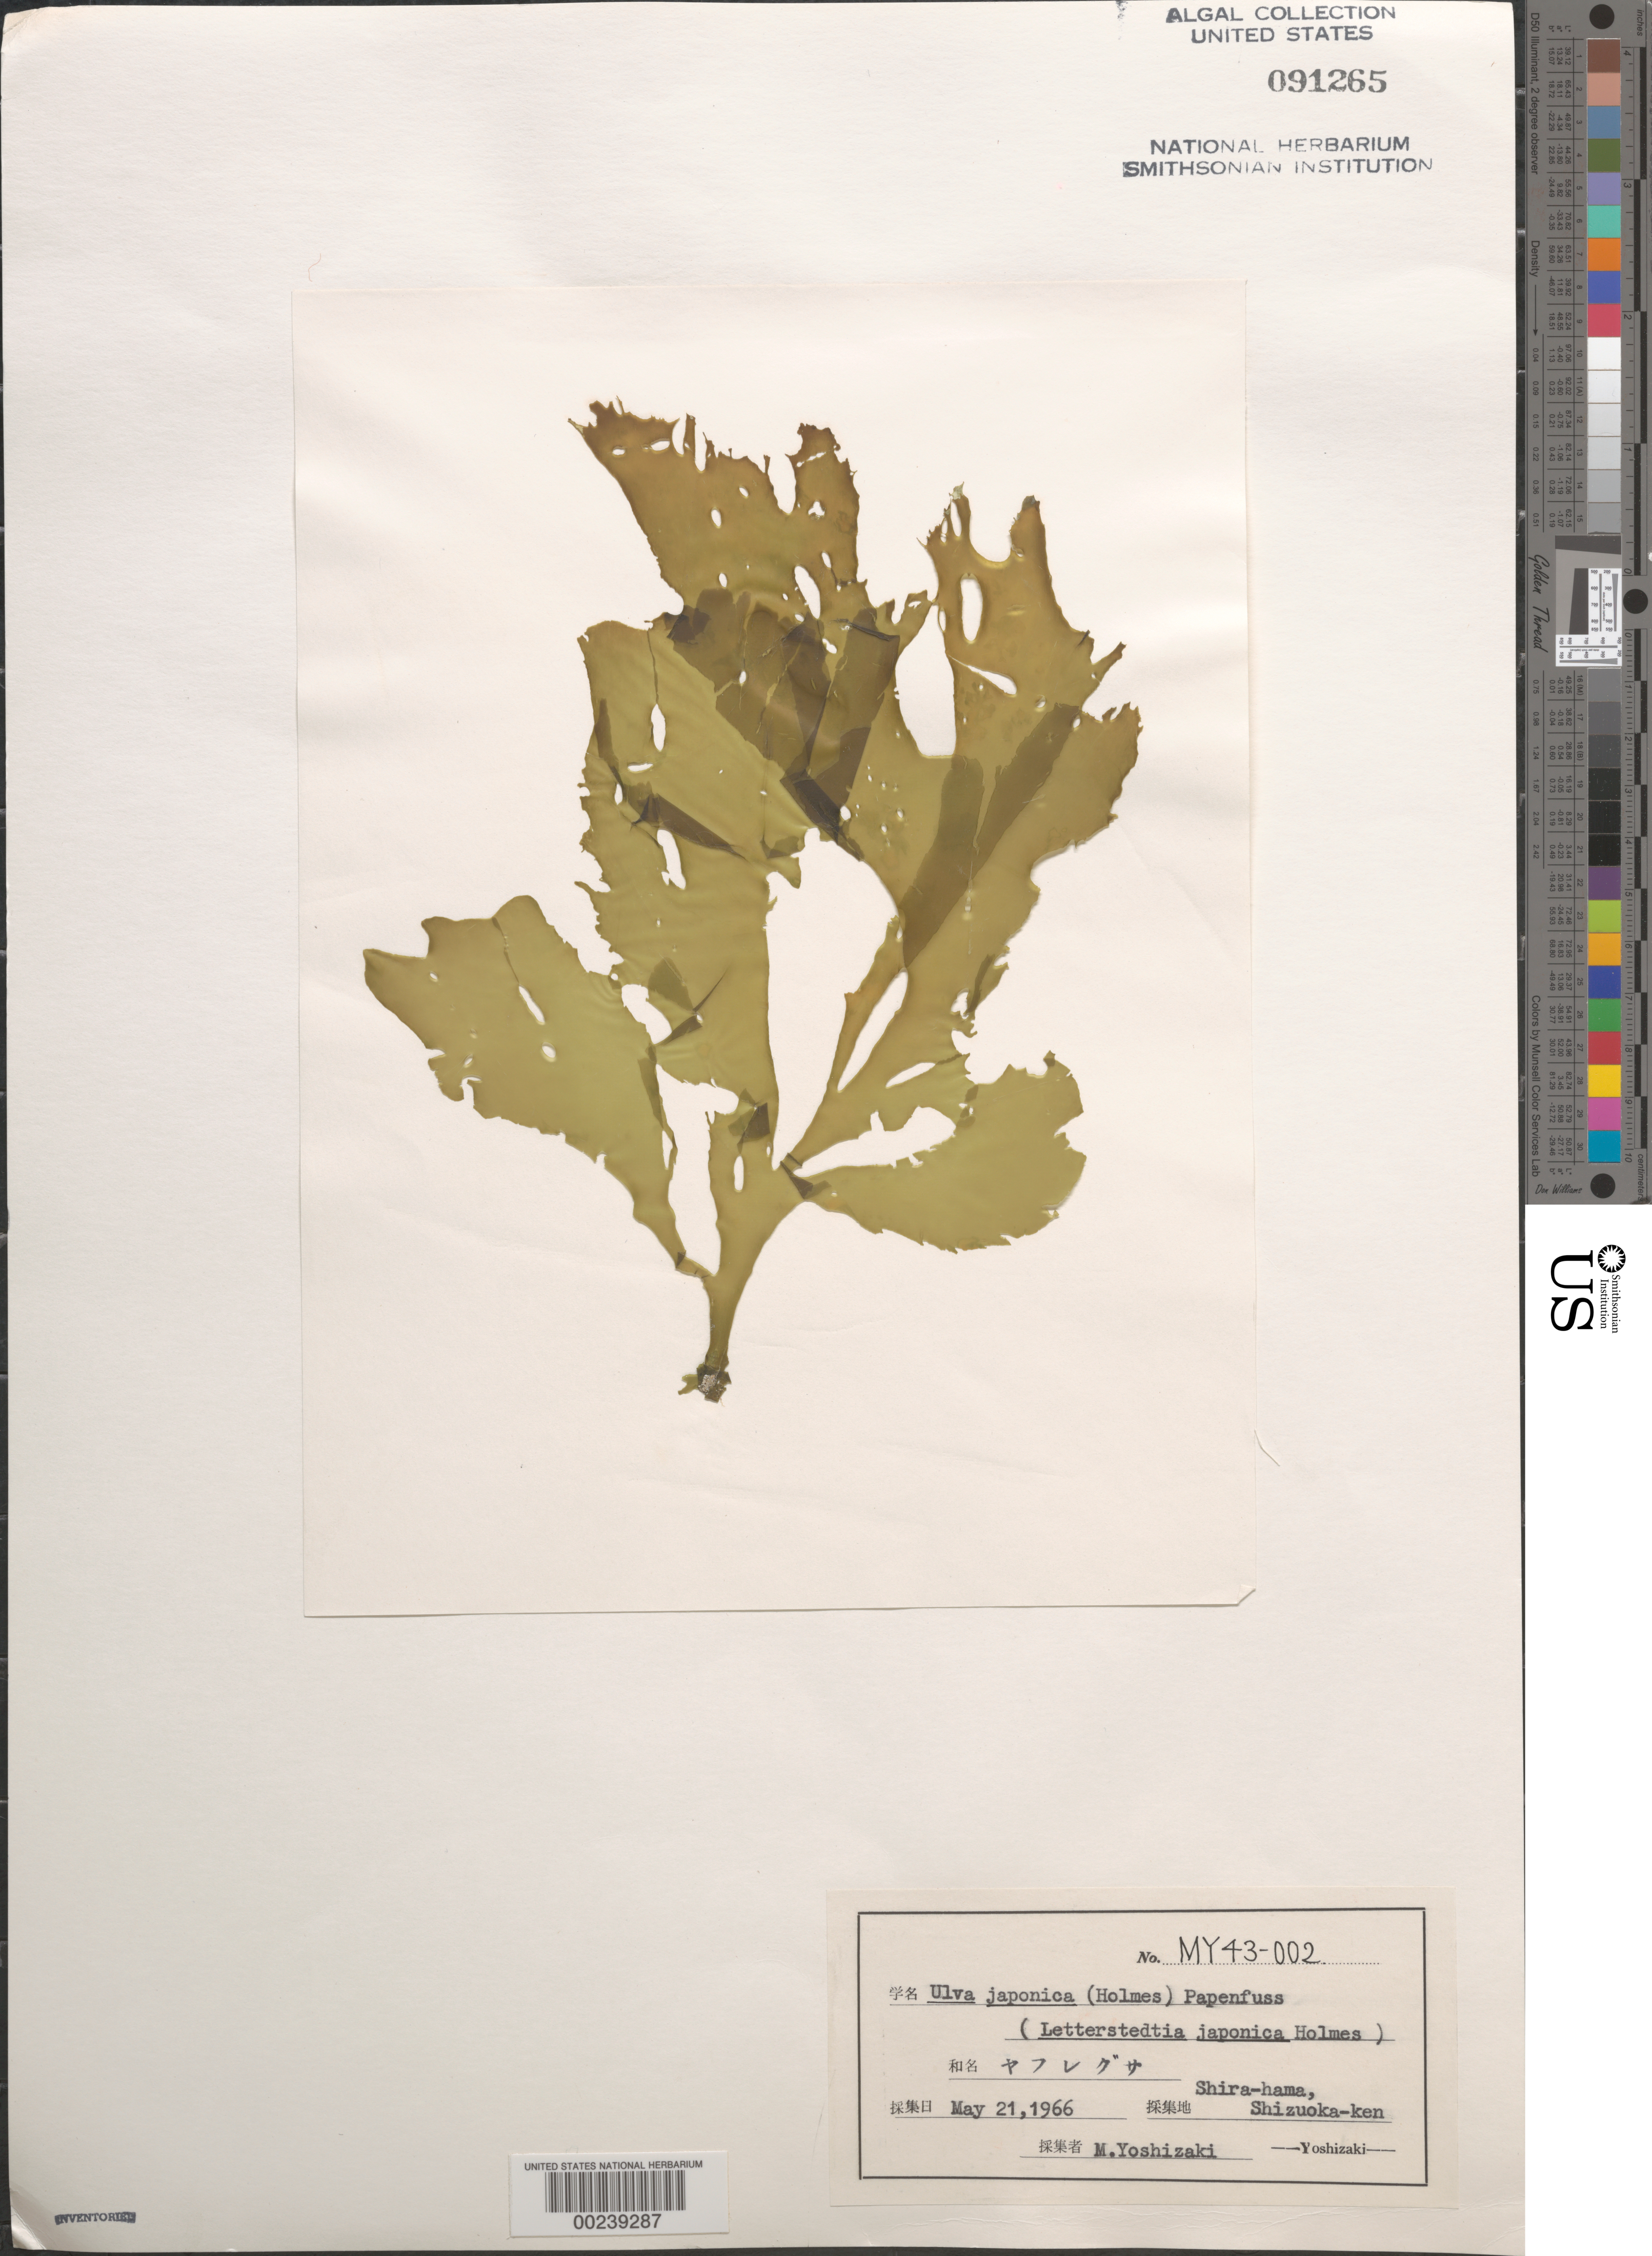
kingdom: Plantae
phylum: Chlorophyta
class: Ulvophyceae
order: Ulvales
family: Ulvaceae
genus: Umbraulva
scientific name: Umbraulva japonica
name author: (E.M. Holmes) Bae & I.K. Lee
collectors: M. Yoshizaki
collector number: My 43-002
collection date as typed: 21 May 1966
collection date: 1966-05-21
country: Japan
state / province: Sizuoka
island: Honshu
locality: Shira-hama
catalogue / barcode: US 91265